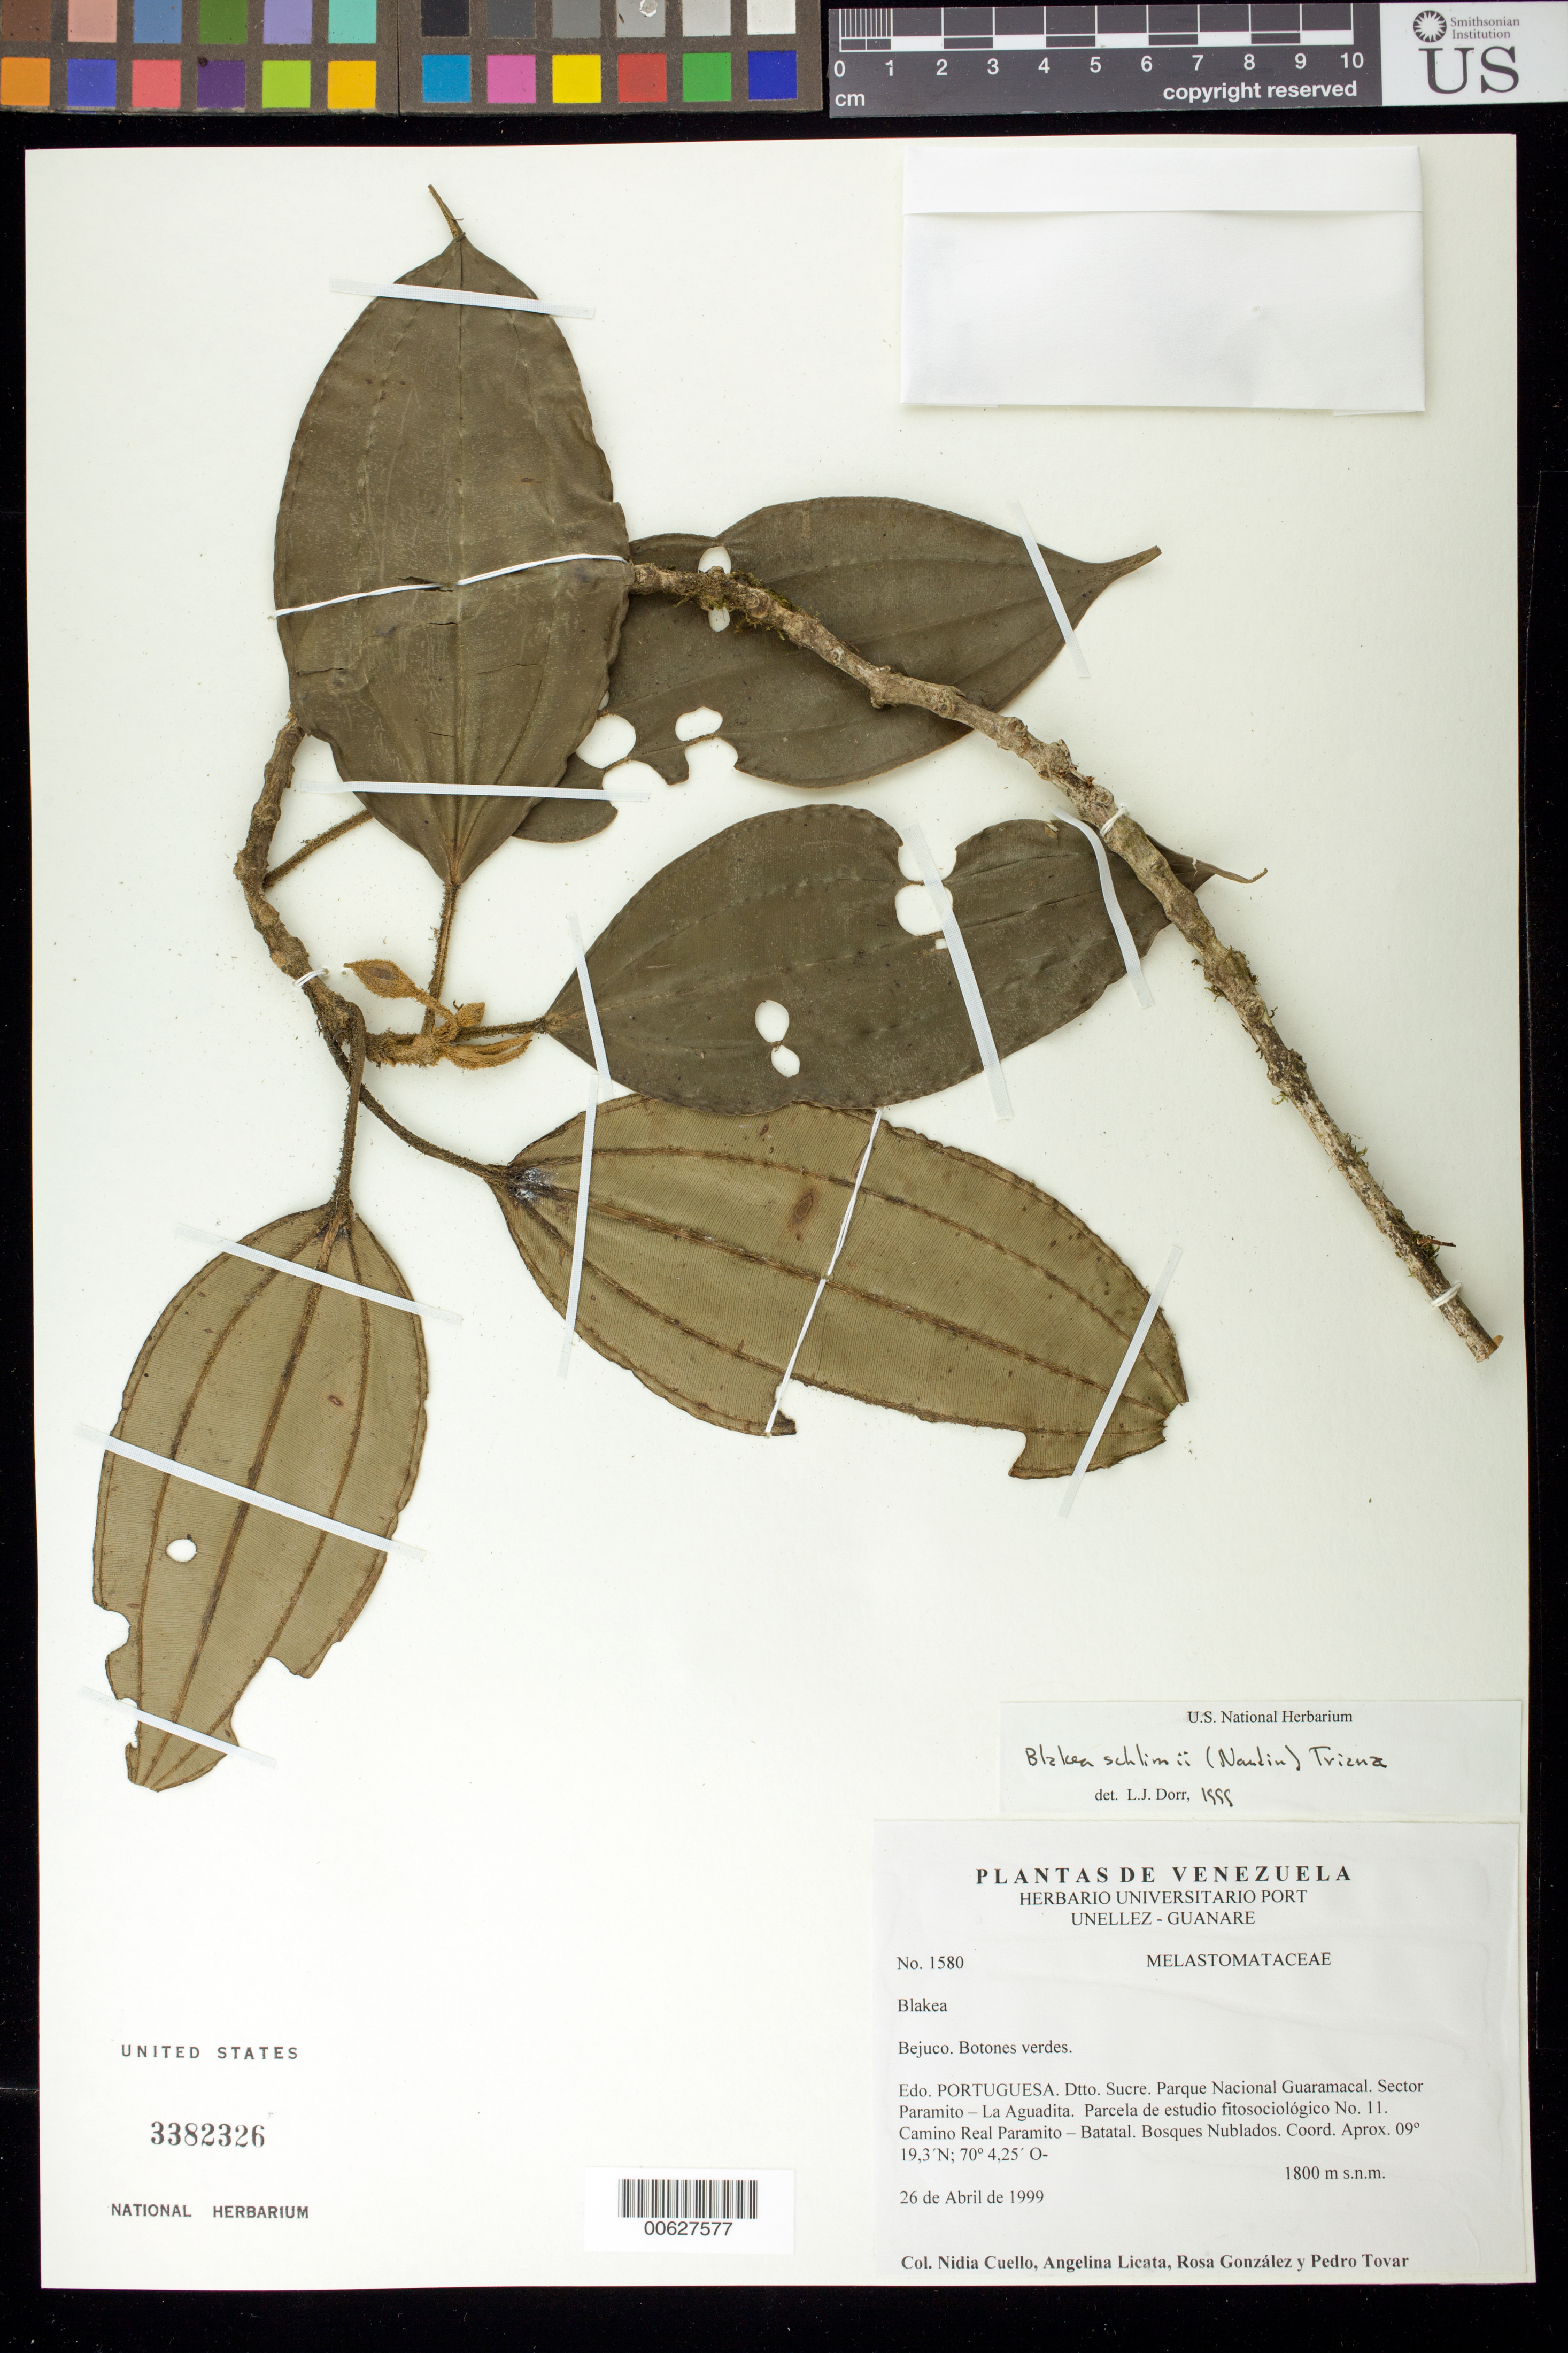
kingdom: Plantae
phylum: Tracheophyta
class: Magnoliopsida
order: Myrtales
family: Melastomataceae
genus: Blakea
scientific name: Blakea schlimii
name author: (Naudin) Triana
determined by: Dorr, L. J., (BOT), Smithsonian Institution - National Museum of Natural History (UNITED STATES)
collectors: N. L. Cuello, A. Licata, R. González & P. Tovar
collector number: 1580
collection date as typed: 26 Apr 1999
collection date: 1999-04-26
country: Venezuela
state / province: Portuguesa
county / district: Sucre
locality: Parque Nacional Guaramacal. Sector Paramito - La Aguadita. Camino Real Paramito - Batatal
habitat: Bosques nublados.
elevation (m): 1800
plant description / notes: PORT, US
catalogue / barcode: US 3382326